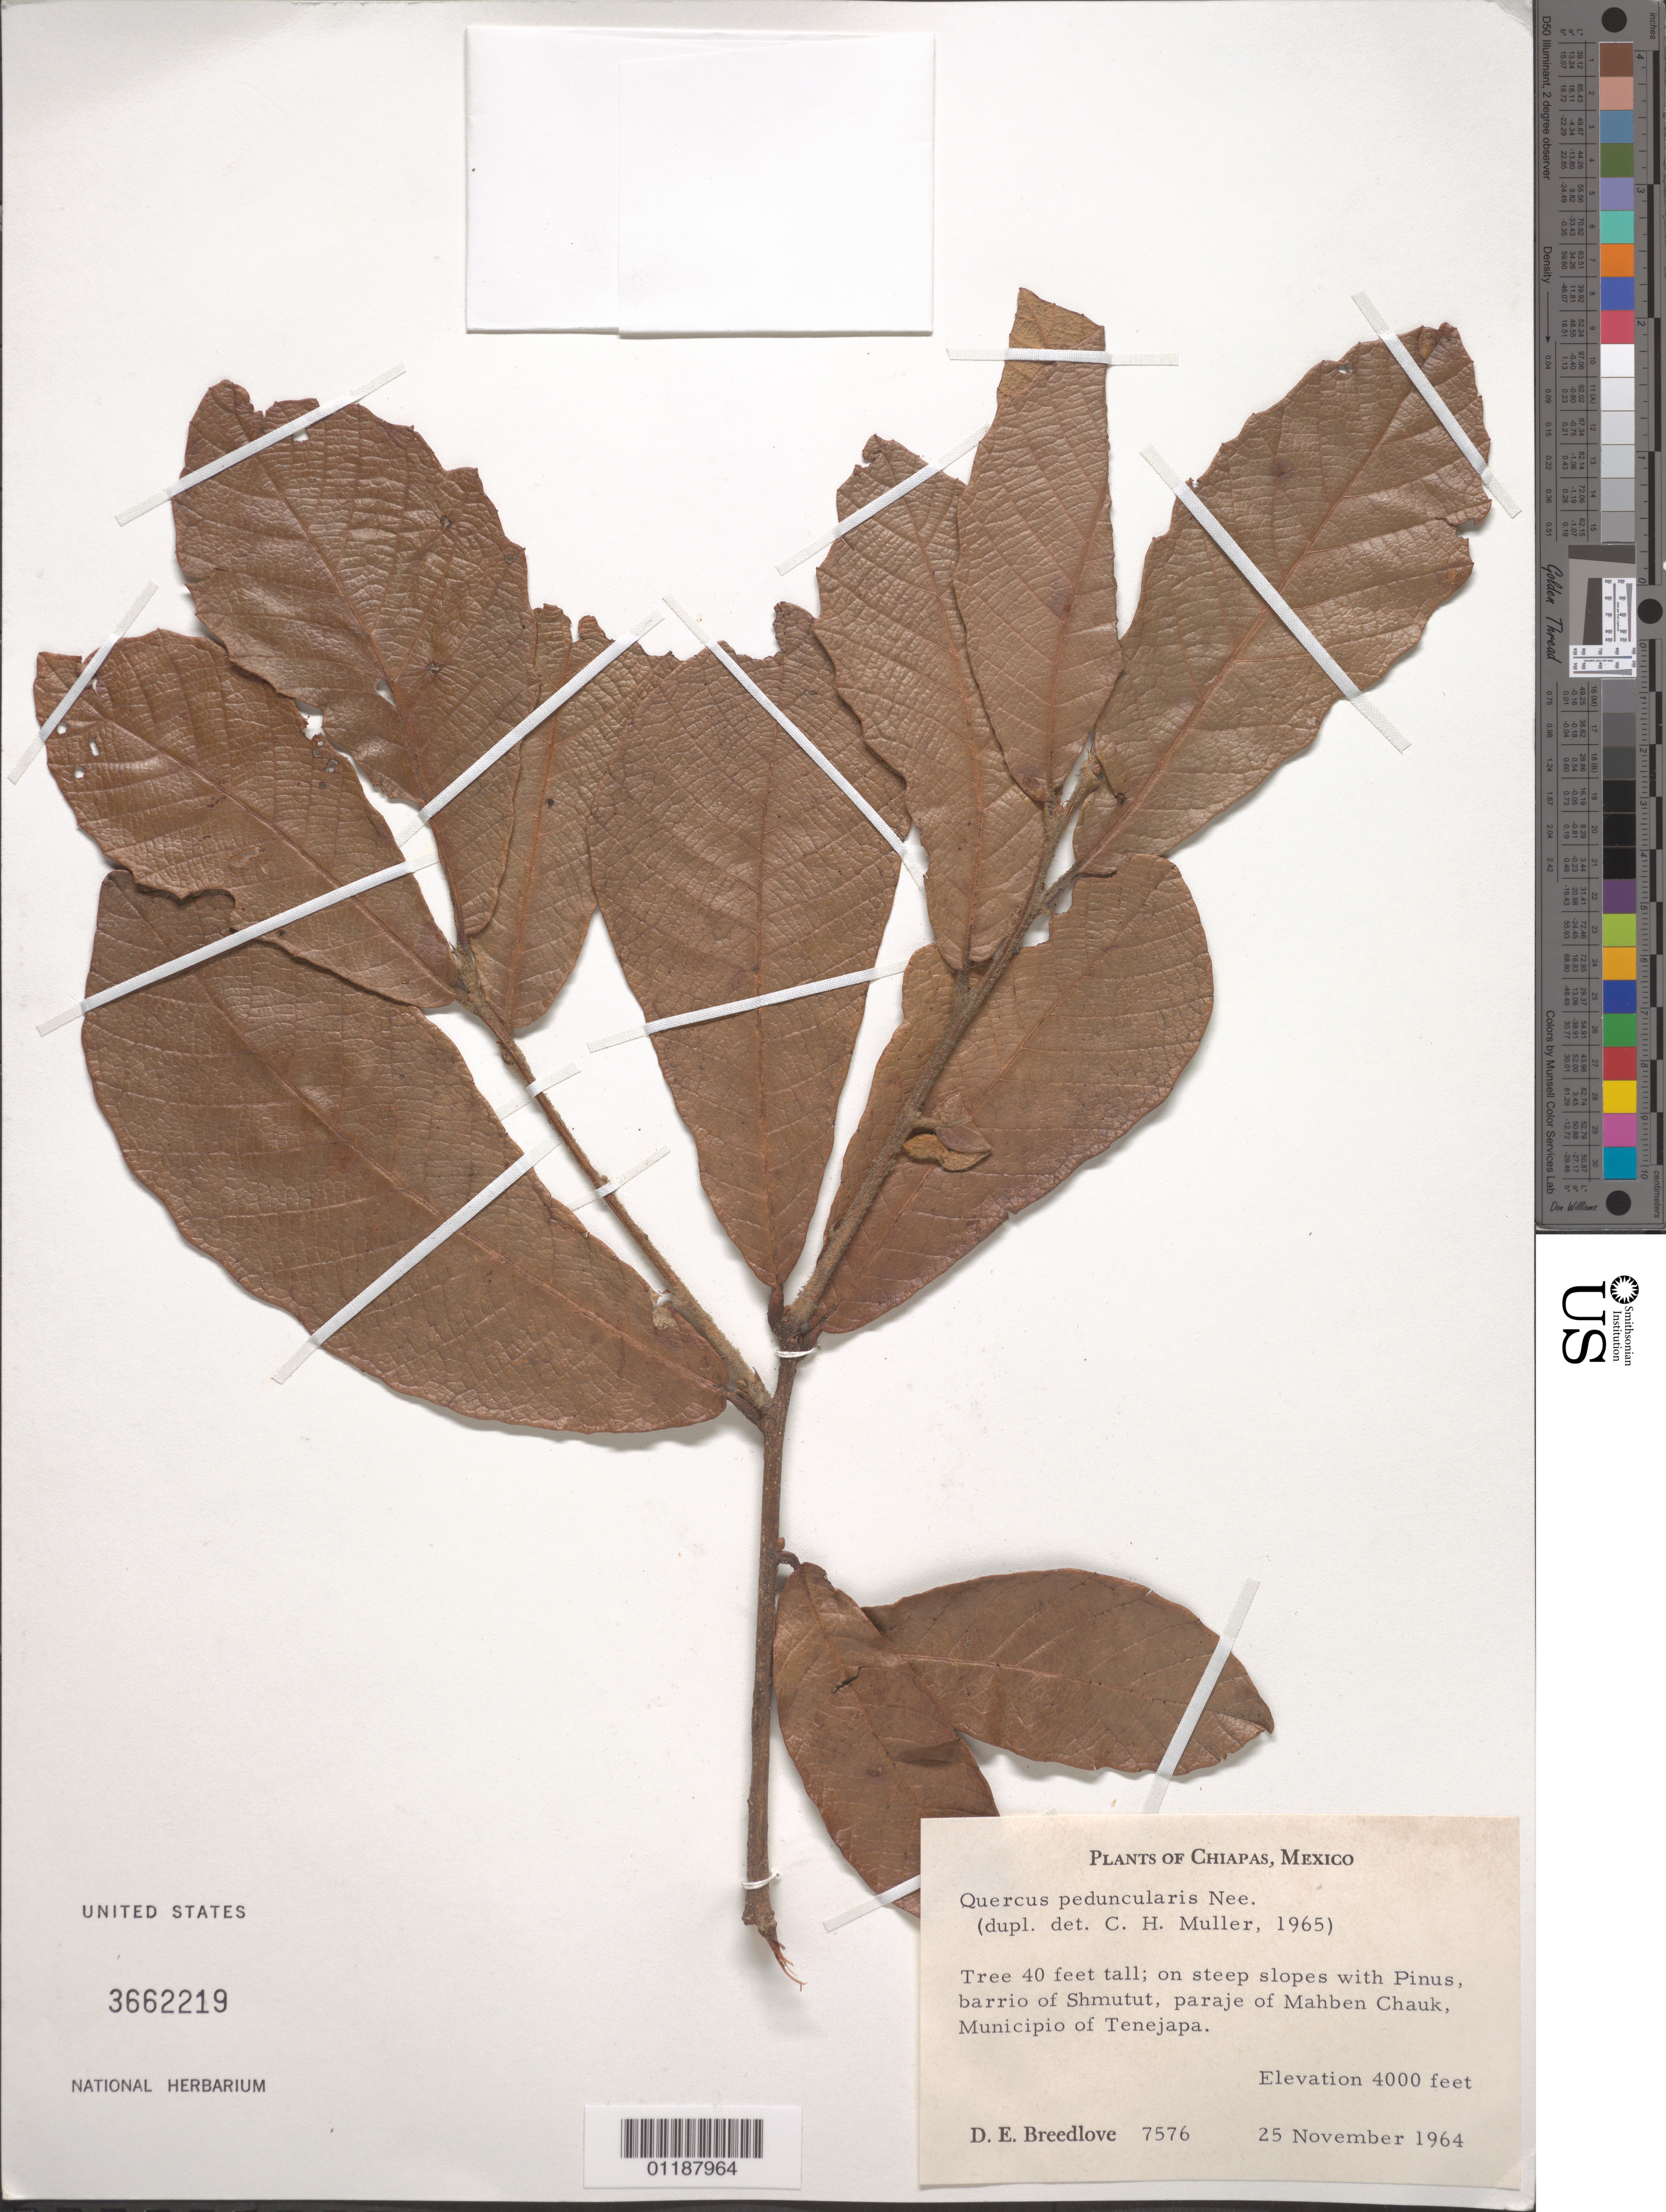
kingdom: Plantae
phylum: Tracheophyta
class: Magnoliopsida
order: Fagales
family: Fagaceae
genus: Quercus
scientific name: Quercus peduncularis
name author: Née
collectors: D. E. Breedlove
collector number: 7576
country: Mexico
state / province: Chiapas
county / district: Tenejapa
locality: Paraje of Mahben Chauk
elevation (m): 1219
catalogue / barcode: US 3662219